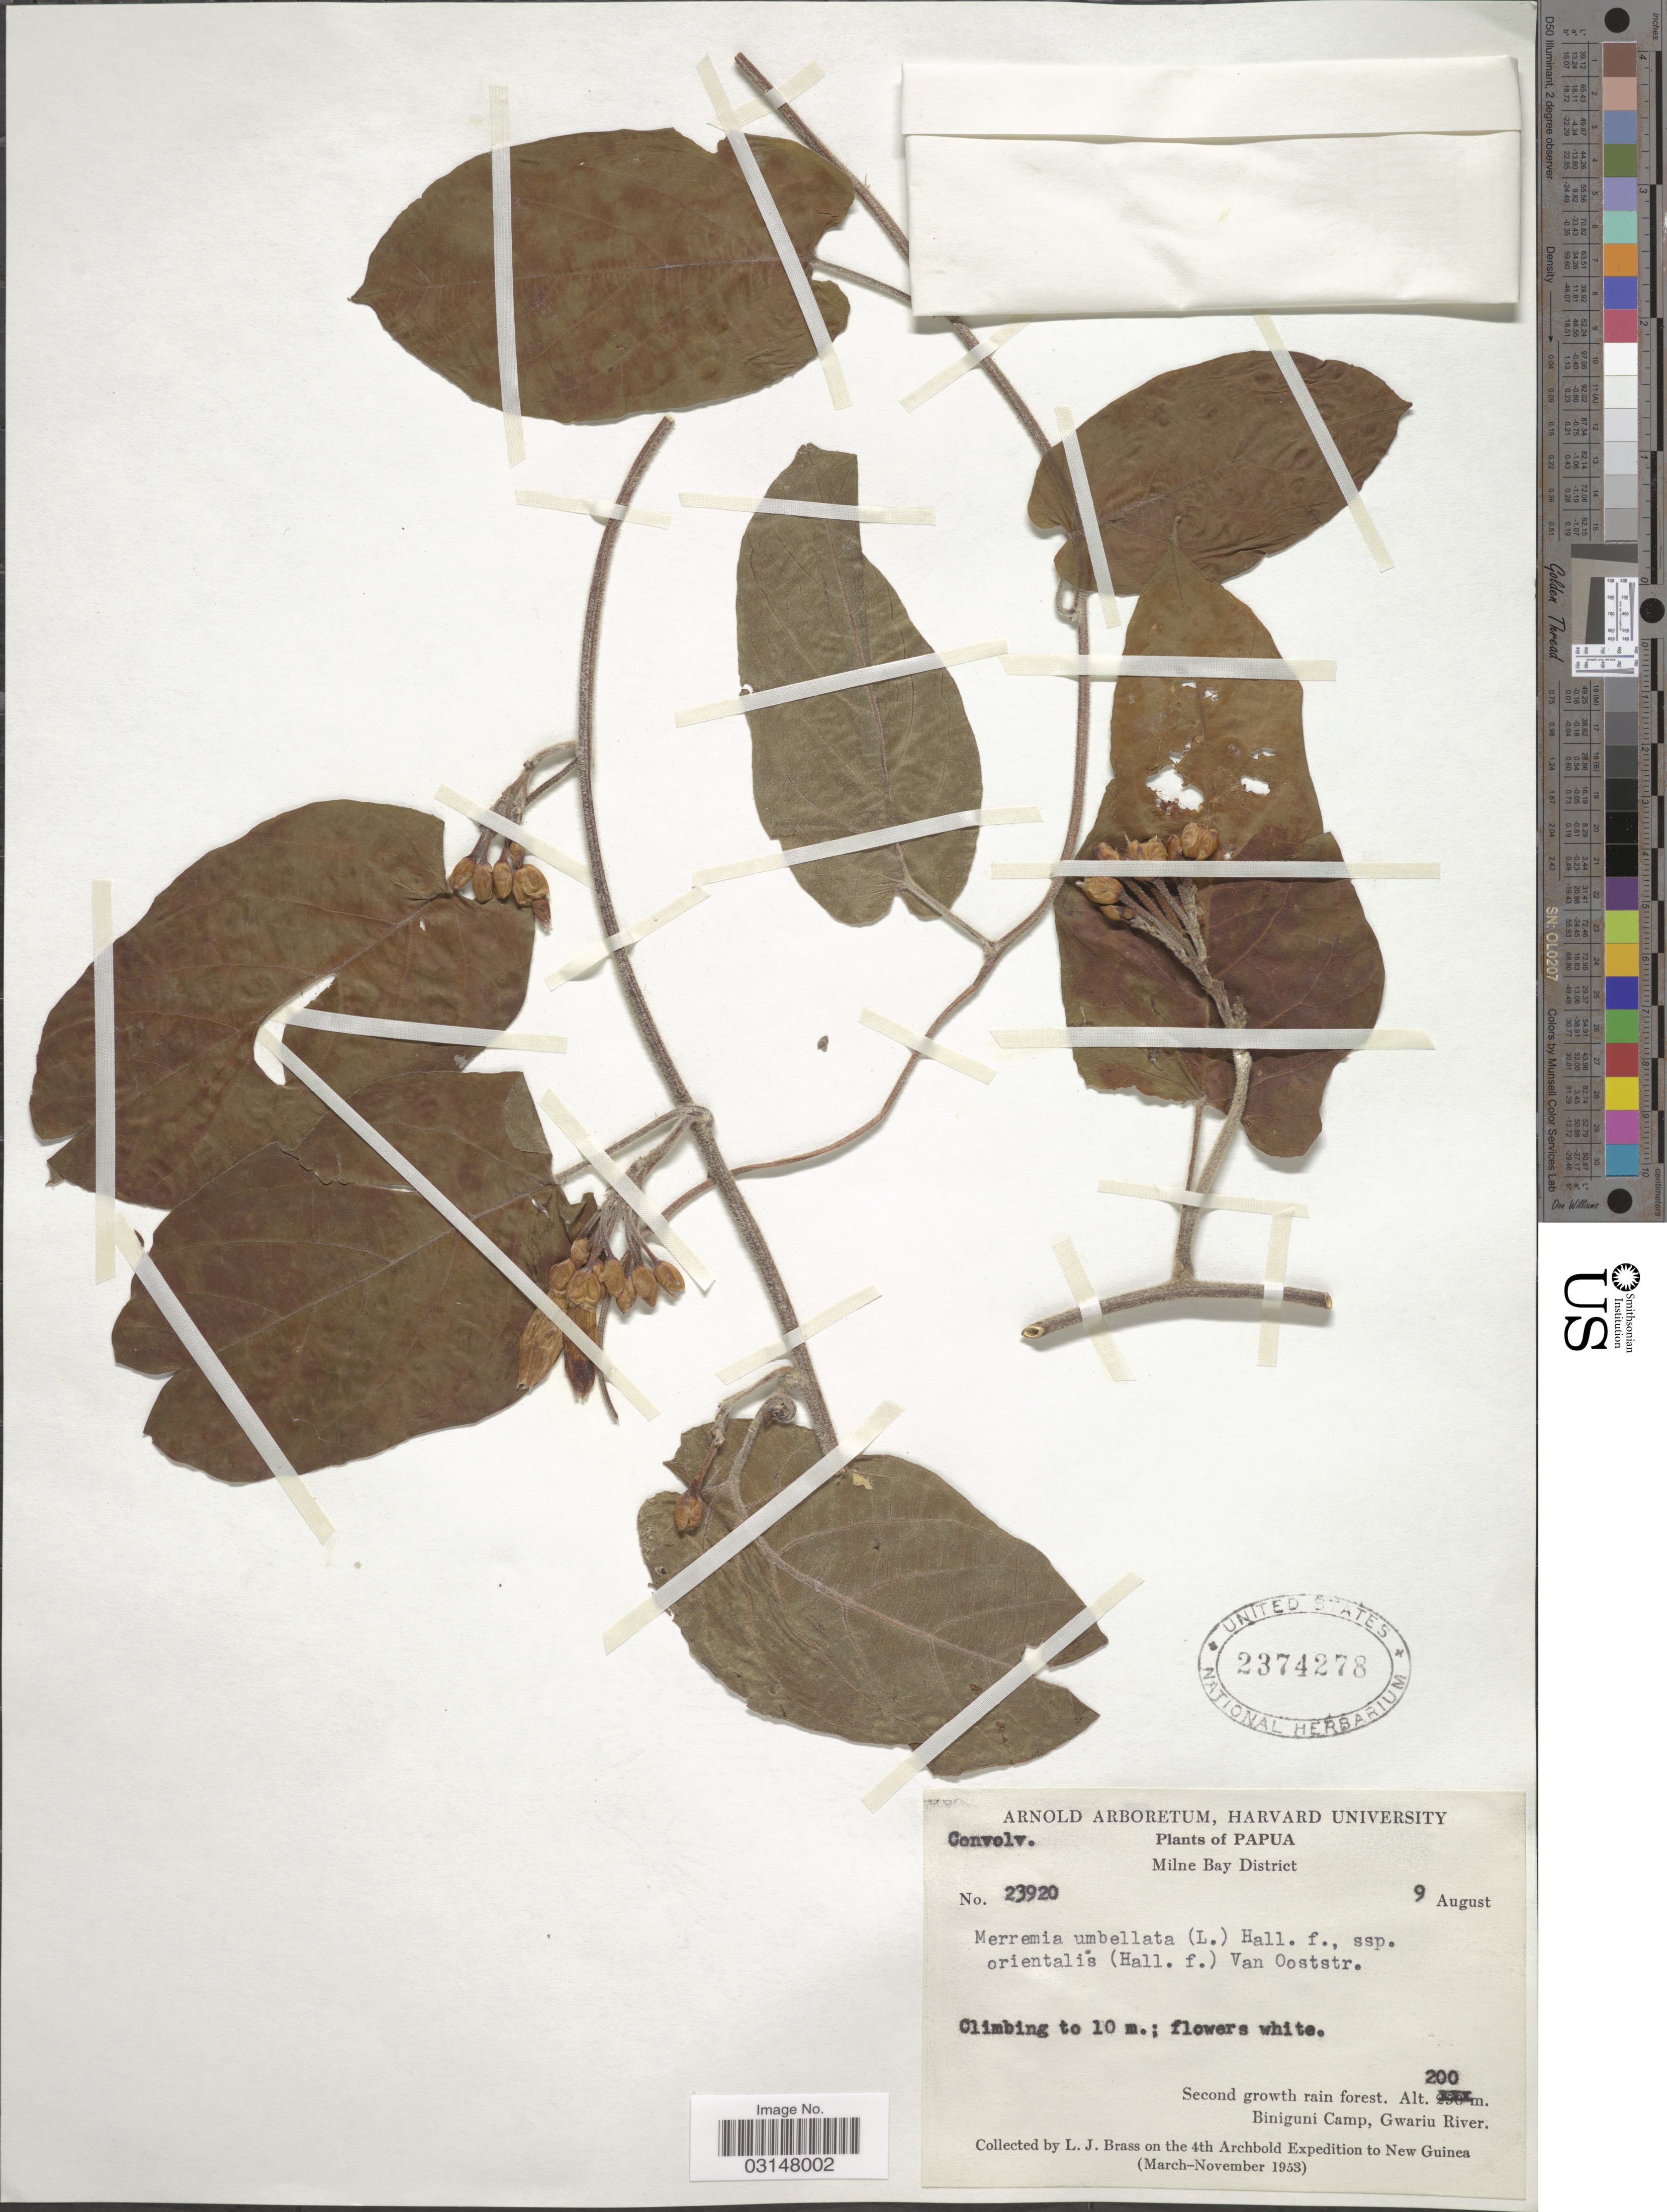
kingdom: Plantae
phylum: Tracheophyta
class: Magnoliopsida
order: Solanales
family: Convolvulaceae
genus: Camonea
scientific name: Camonea umbellata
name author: (L.) A. R. Simões & Staples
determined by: Wagner, W. L., (BOT), Smithsonian Institution - National Museum of Natural History (UNITED STATES)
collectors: L. J. Brass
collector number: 23920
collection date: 1953-08-09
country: Papua New Guinea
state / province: Milne Bay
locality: Papua. Milne Bay District. Biniguni Camp, Gwariu River. New Guinea.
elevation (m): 200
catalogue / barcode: US 2374278